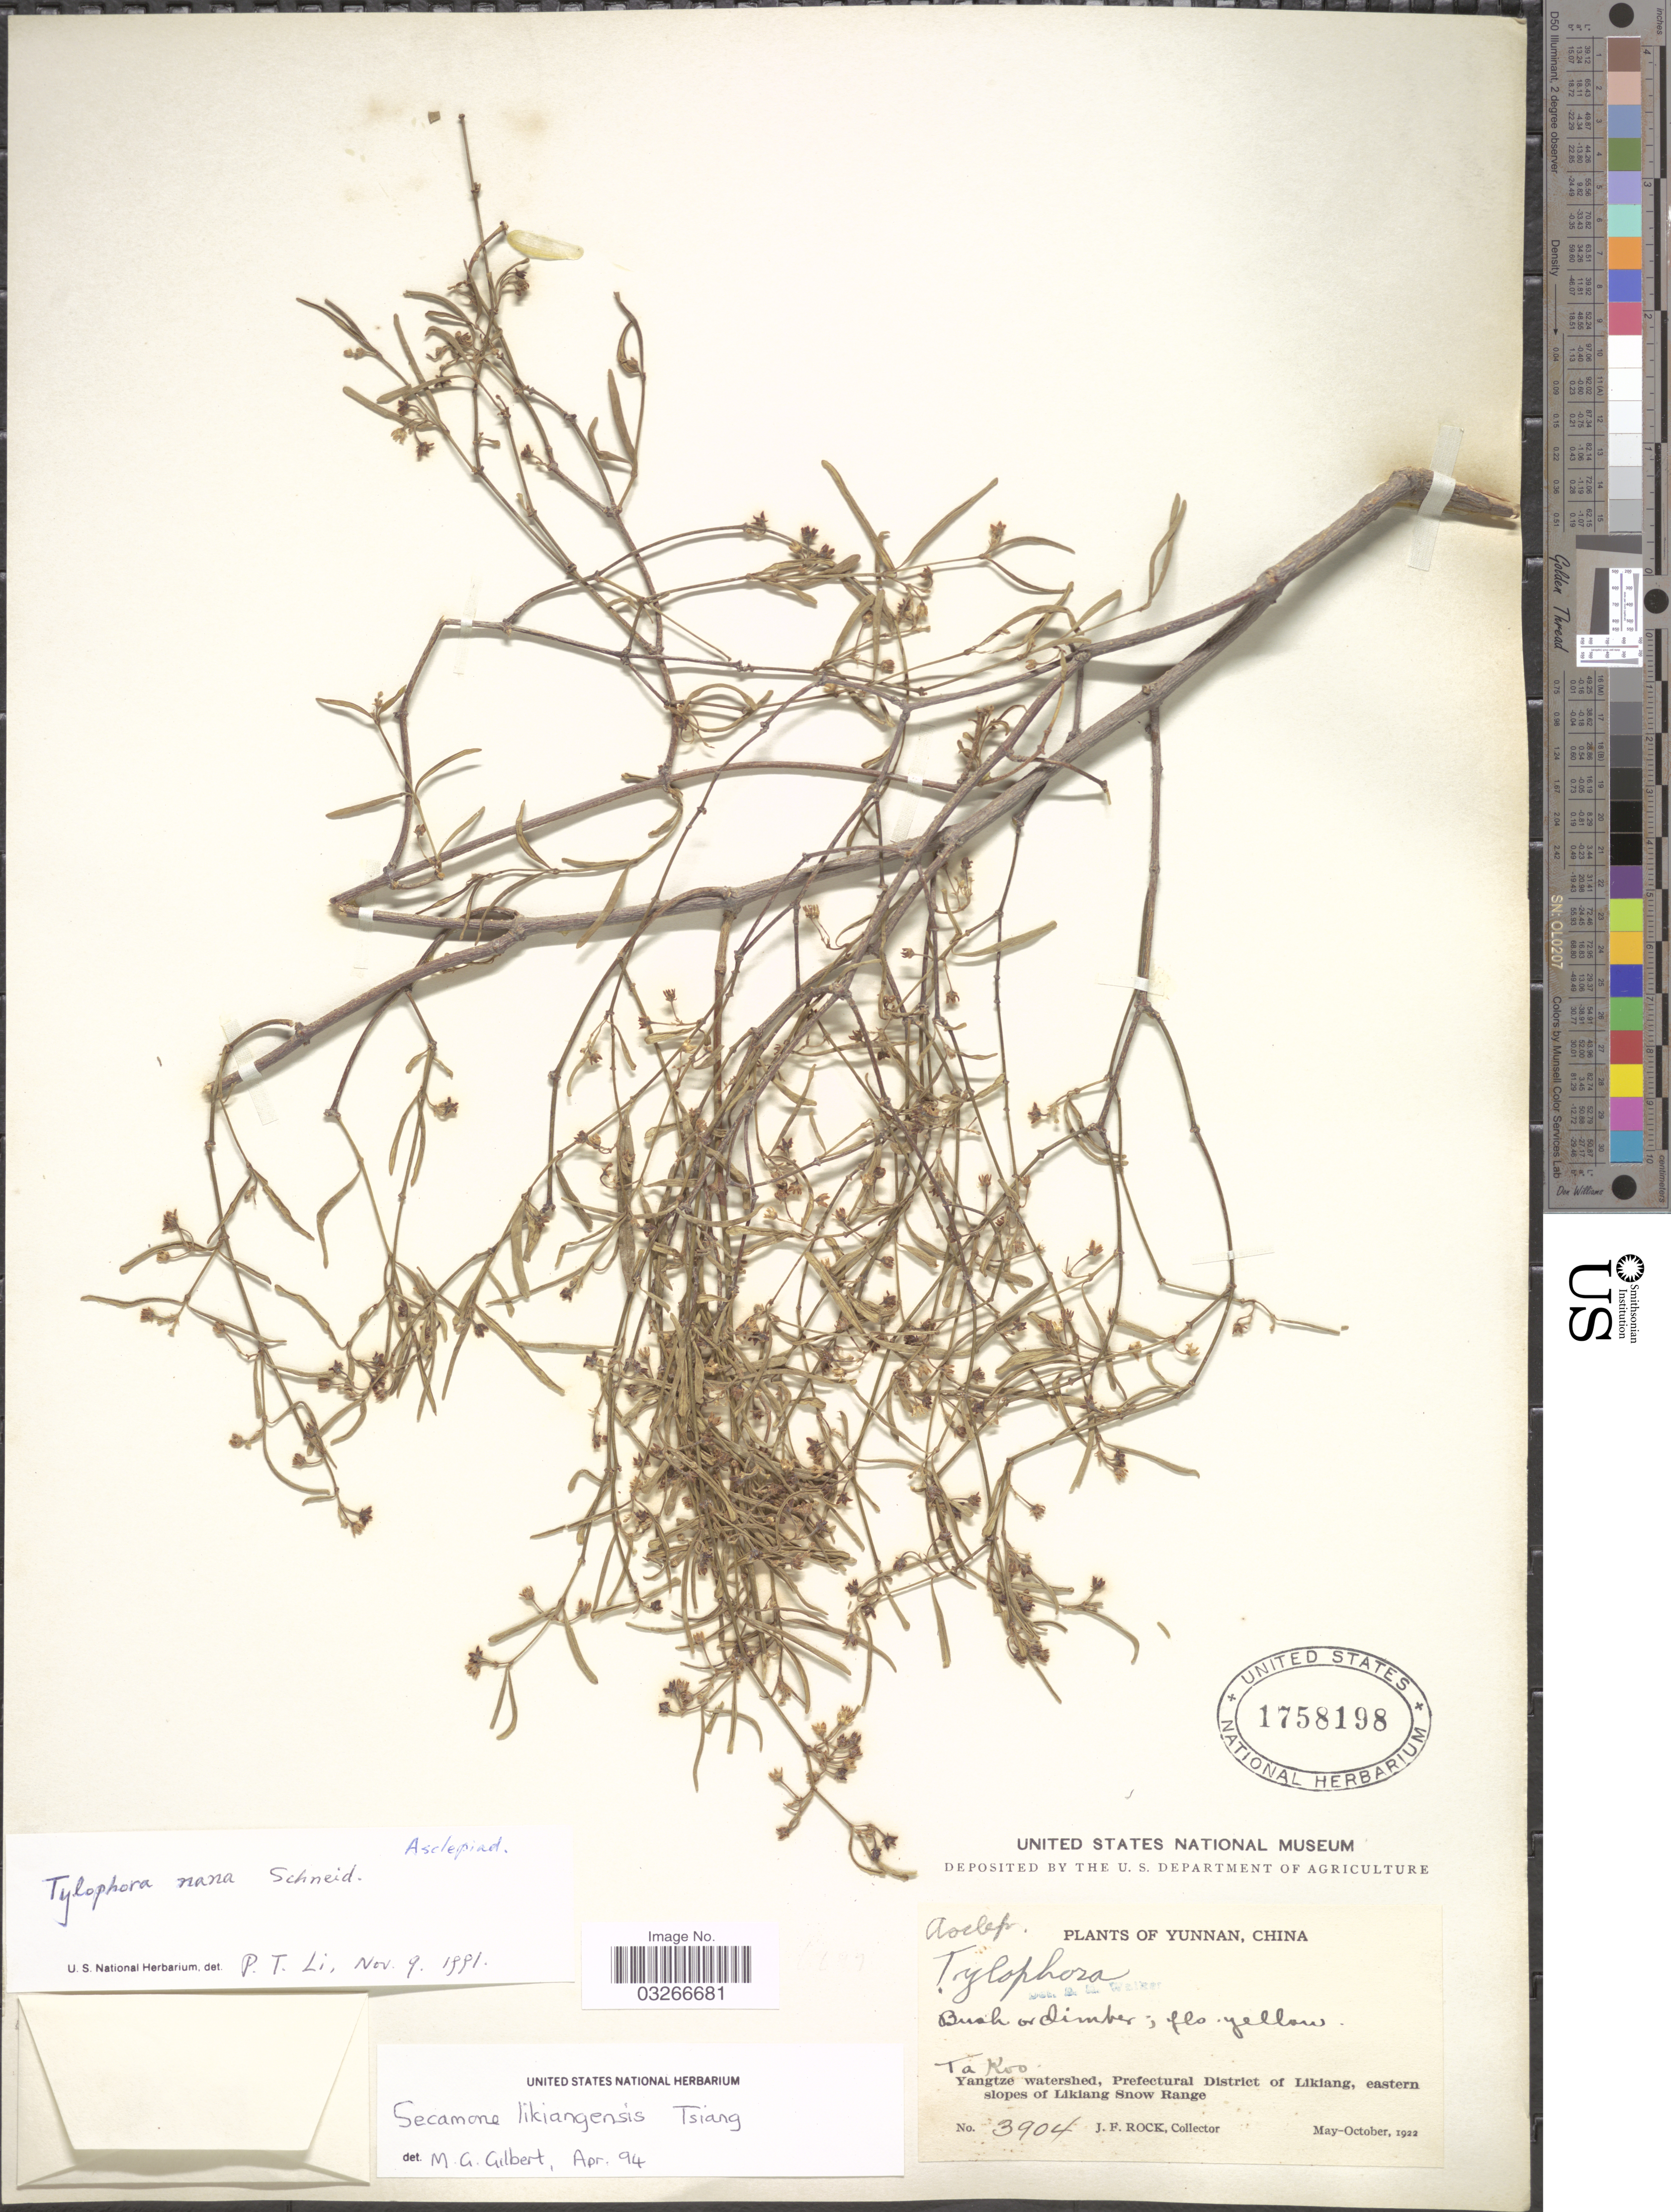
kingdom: Plantae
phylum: Tracheophyta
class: Magnoliopsida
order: Gentianales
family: Apocynaceae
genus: Secamone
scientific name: Secamone likiangensis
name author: Tsiang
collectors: J. Rock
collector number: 3904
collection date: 1922-05/1922-10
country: China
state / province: Yunnan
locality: Ta Koo. Yangtze watershed, Prefectural District of Likiang, eastern slopes of Likiang Snow Range.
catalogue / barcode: US 1758198